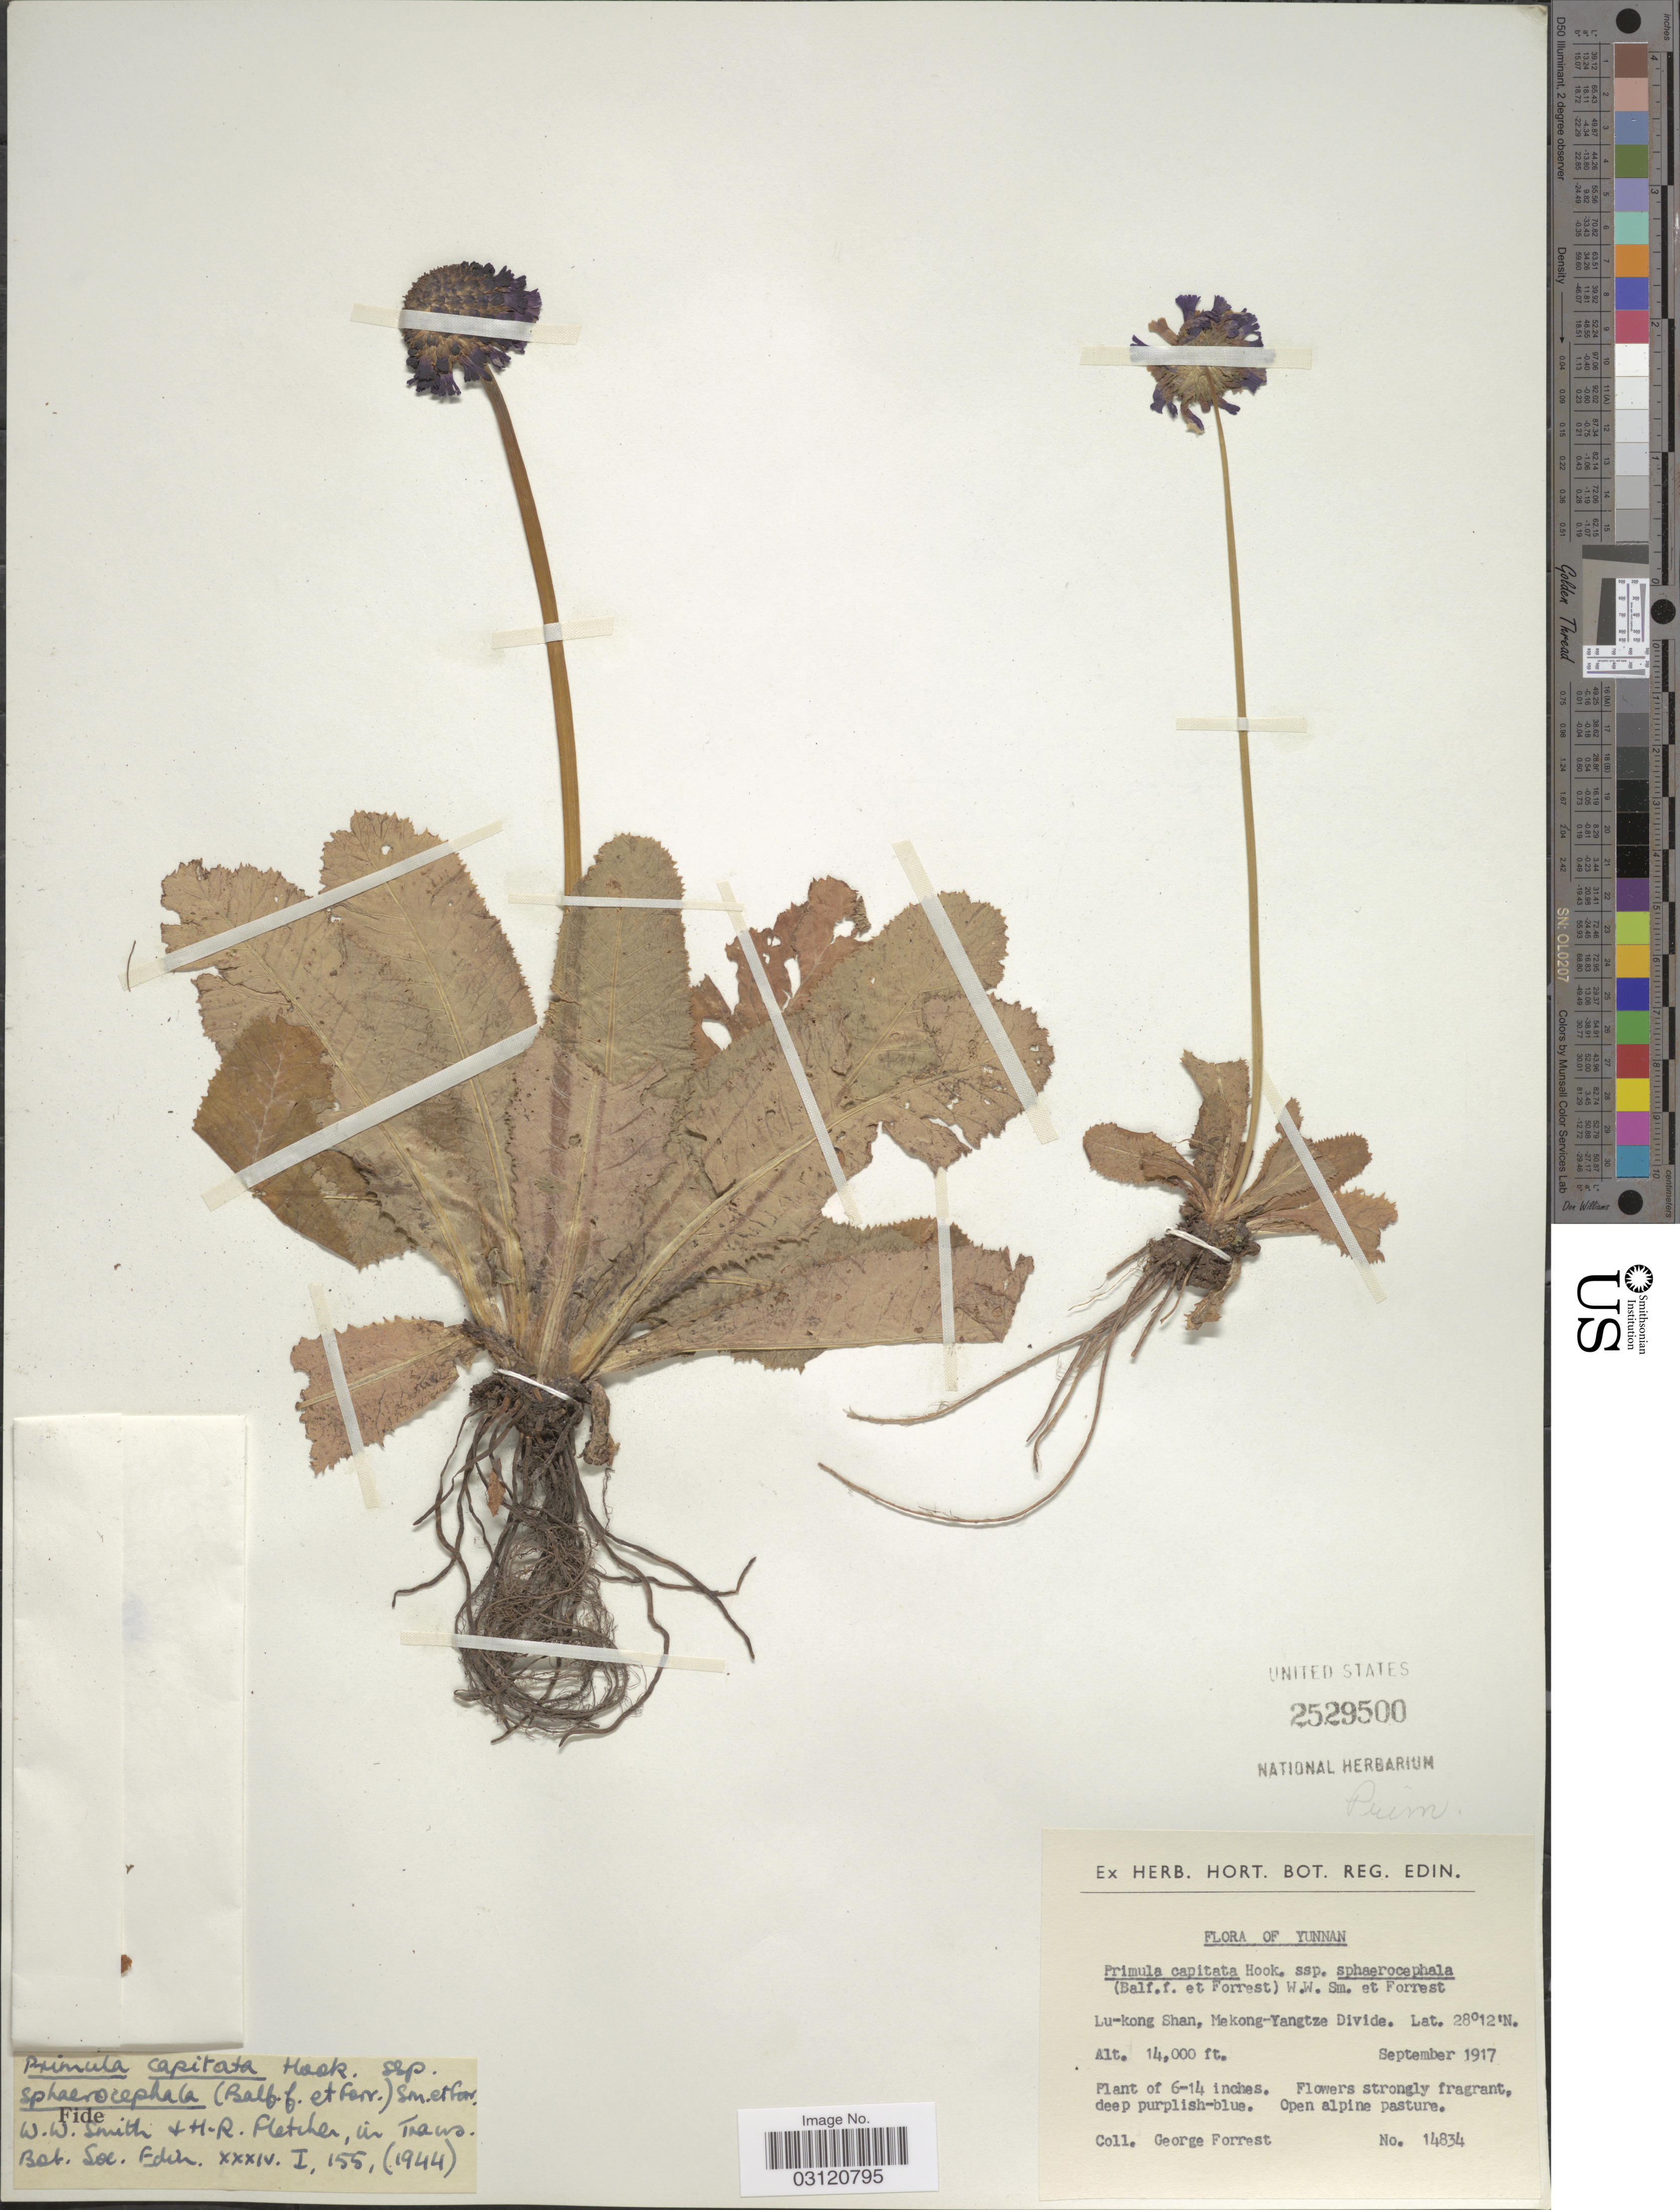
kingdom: Plantae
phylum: Tracheophyta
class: Magnoliopsida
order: Ericales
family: Primulaceae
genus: Primula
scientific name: Primula capitata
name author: Hook.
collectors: G. Forrest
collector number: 14834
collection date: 1917-09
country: China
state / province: Yunnan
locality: Lu-kong Shan, Mekong-Yangtze Divide.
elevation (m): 4267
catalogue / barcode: US 2529500